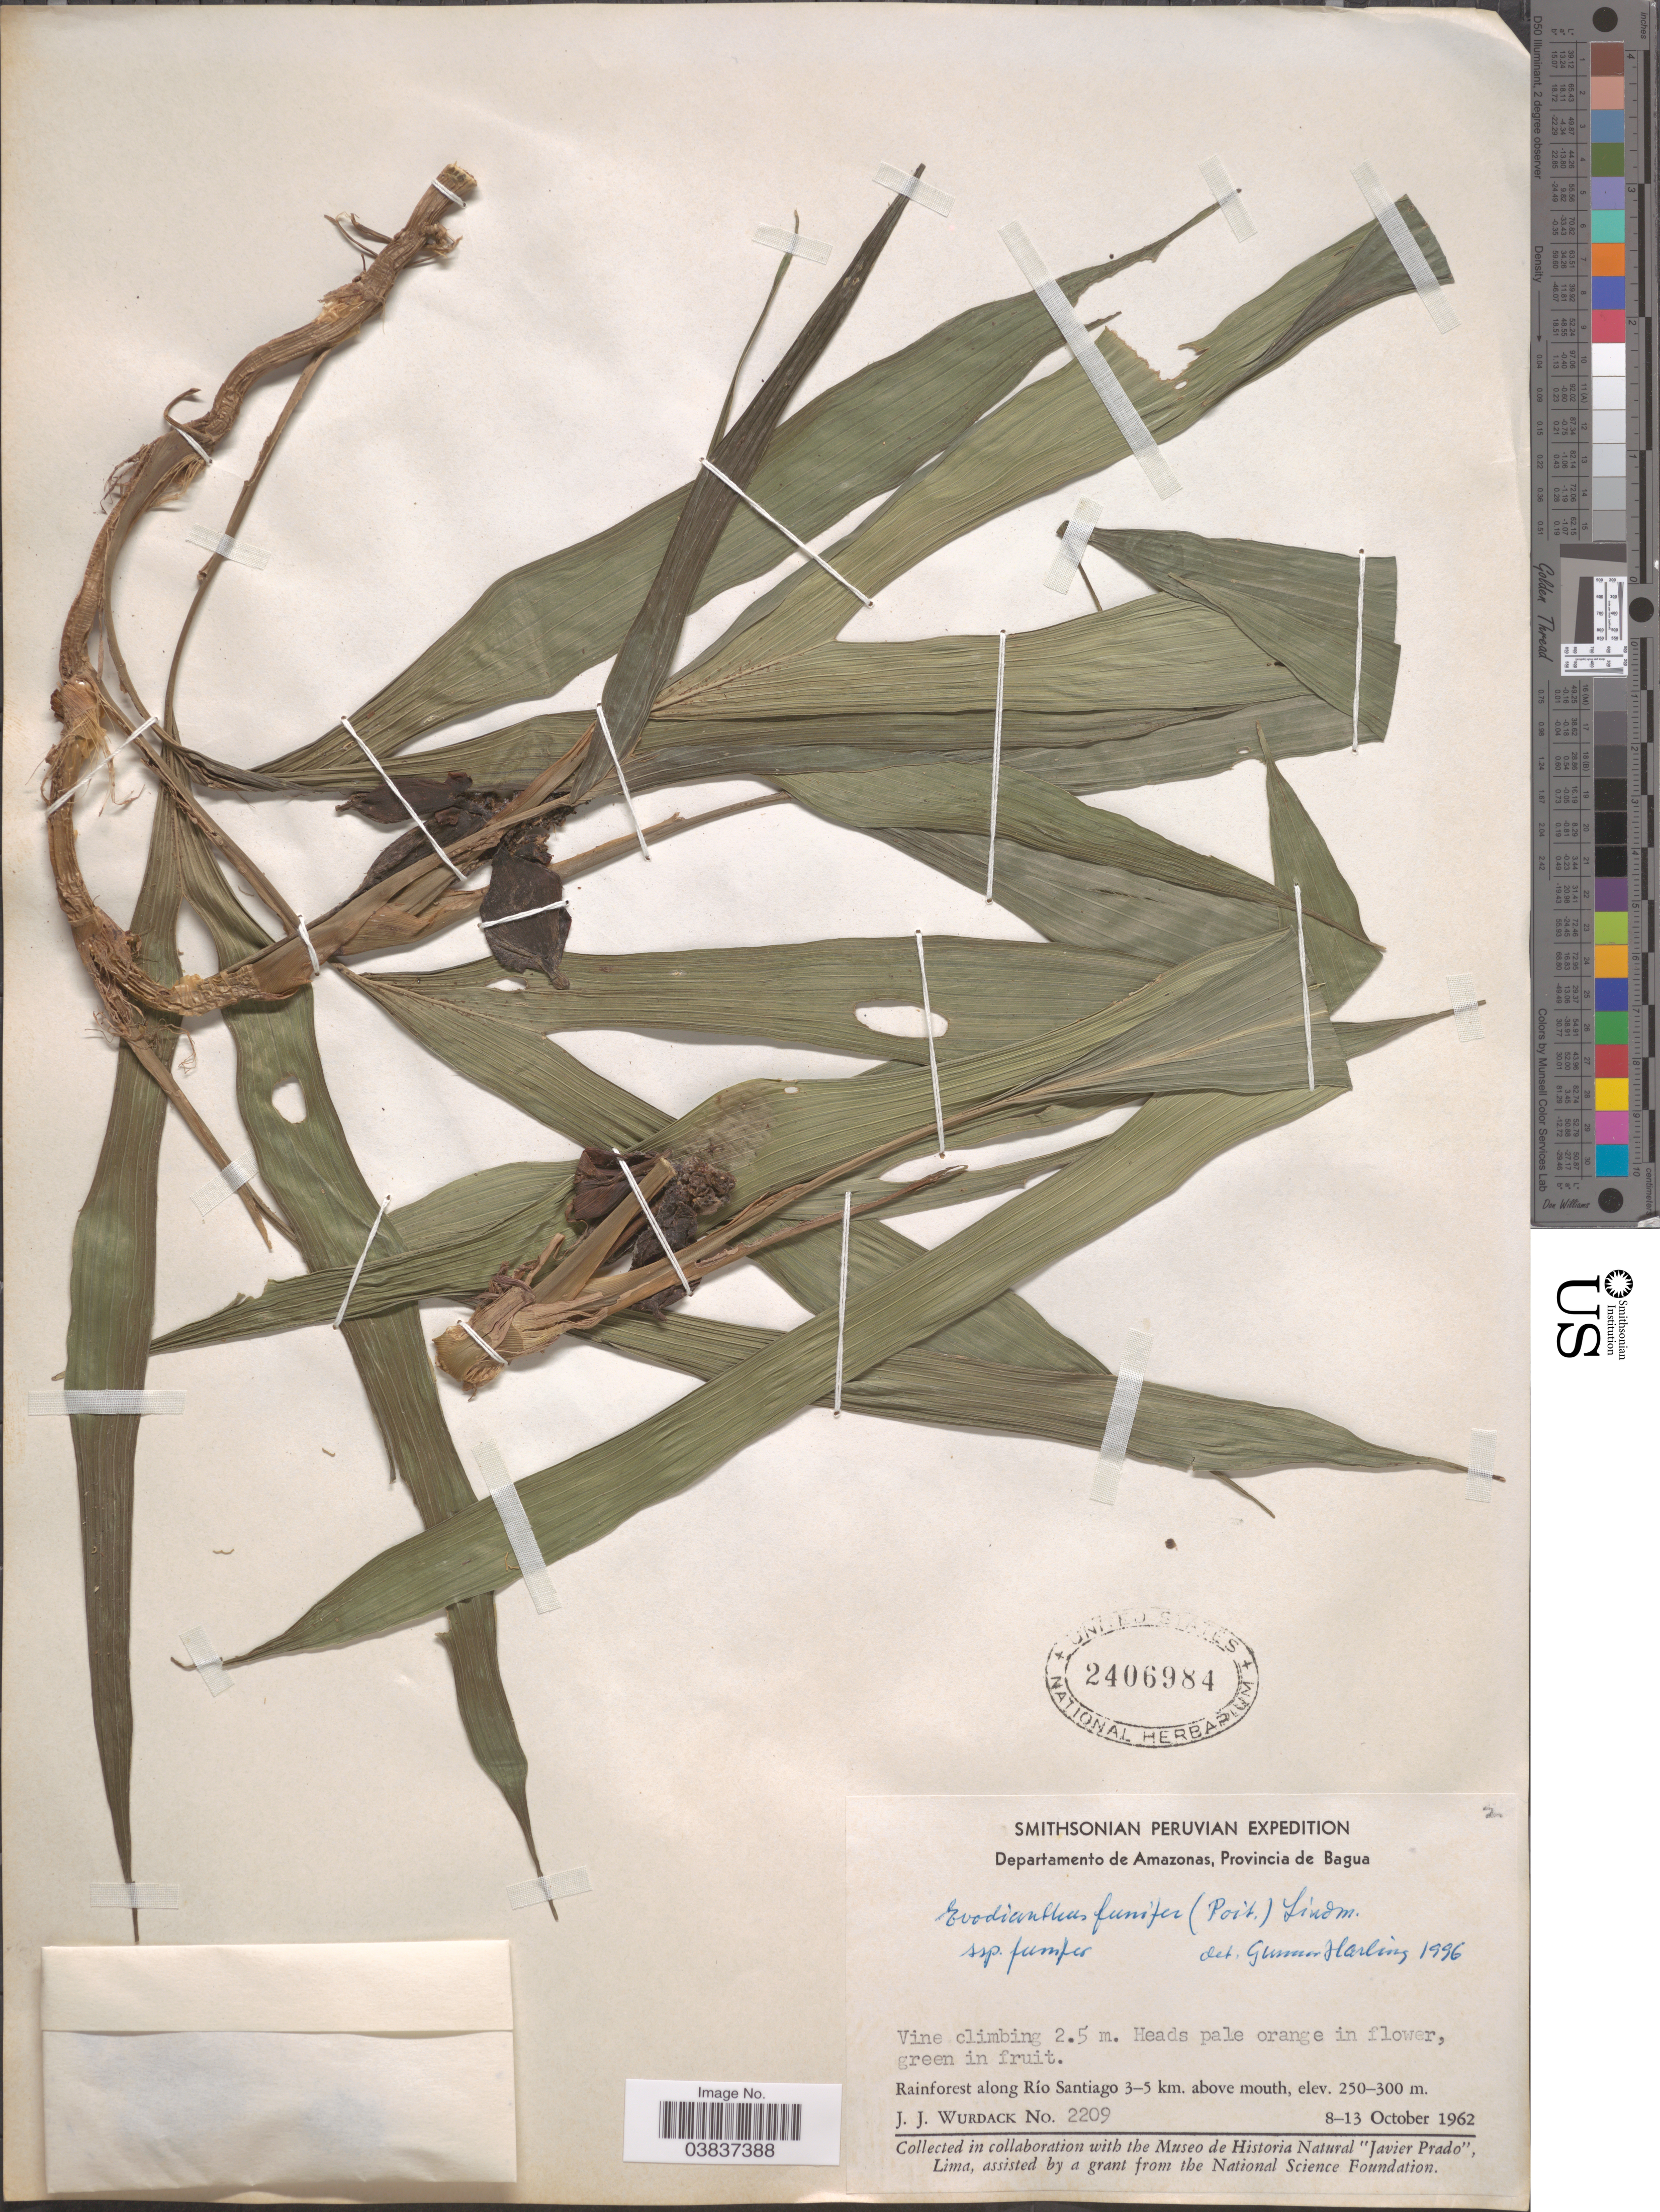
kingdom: Plantae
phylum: Tracheophyta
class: Liliopsida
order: Pandanales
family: Cyclanthaceae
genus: Evodianthus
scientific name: Evodianthus funifer subsp. funifer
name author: (Poit.) Lindm.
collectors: J. J. Wurdack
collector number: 2209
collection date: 1962-10-08/1962-10-13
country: Peru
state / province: Amazonas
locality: Departamento de Amazonas, Provincia de Bagua. Along Río Santiago 3-5 km. above mouth.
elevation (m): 250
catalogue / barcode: US 2406984